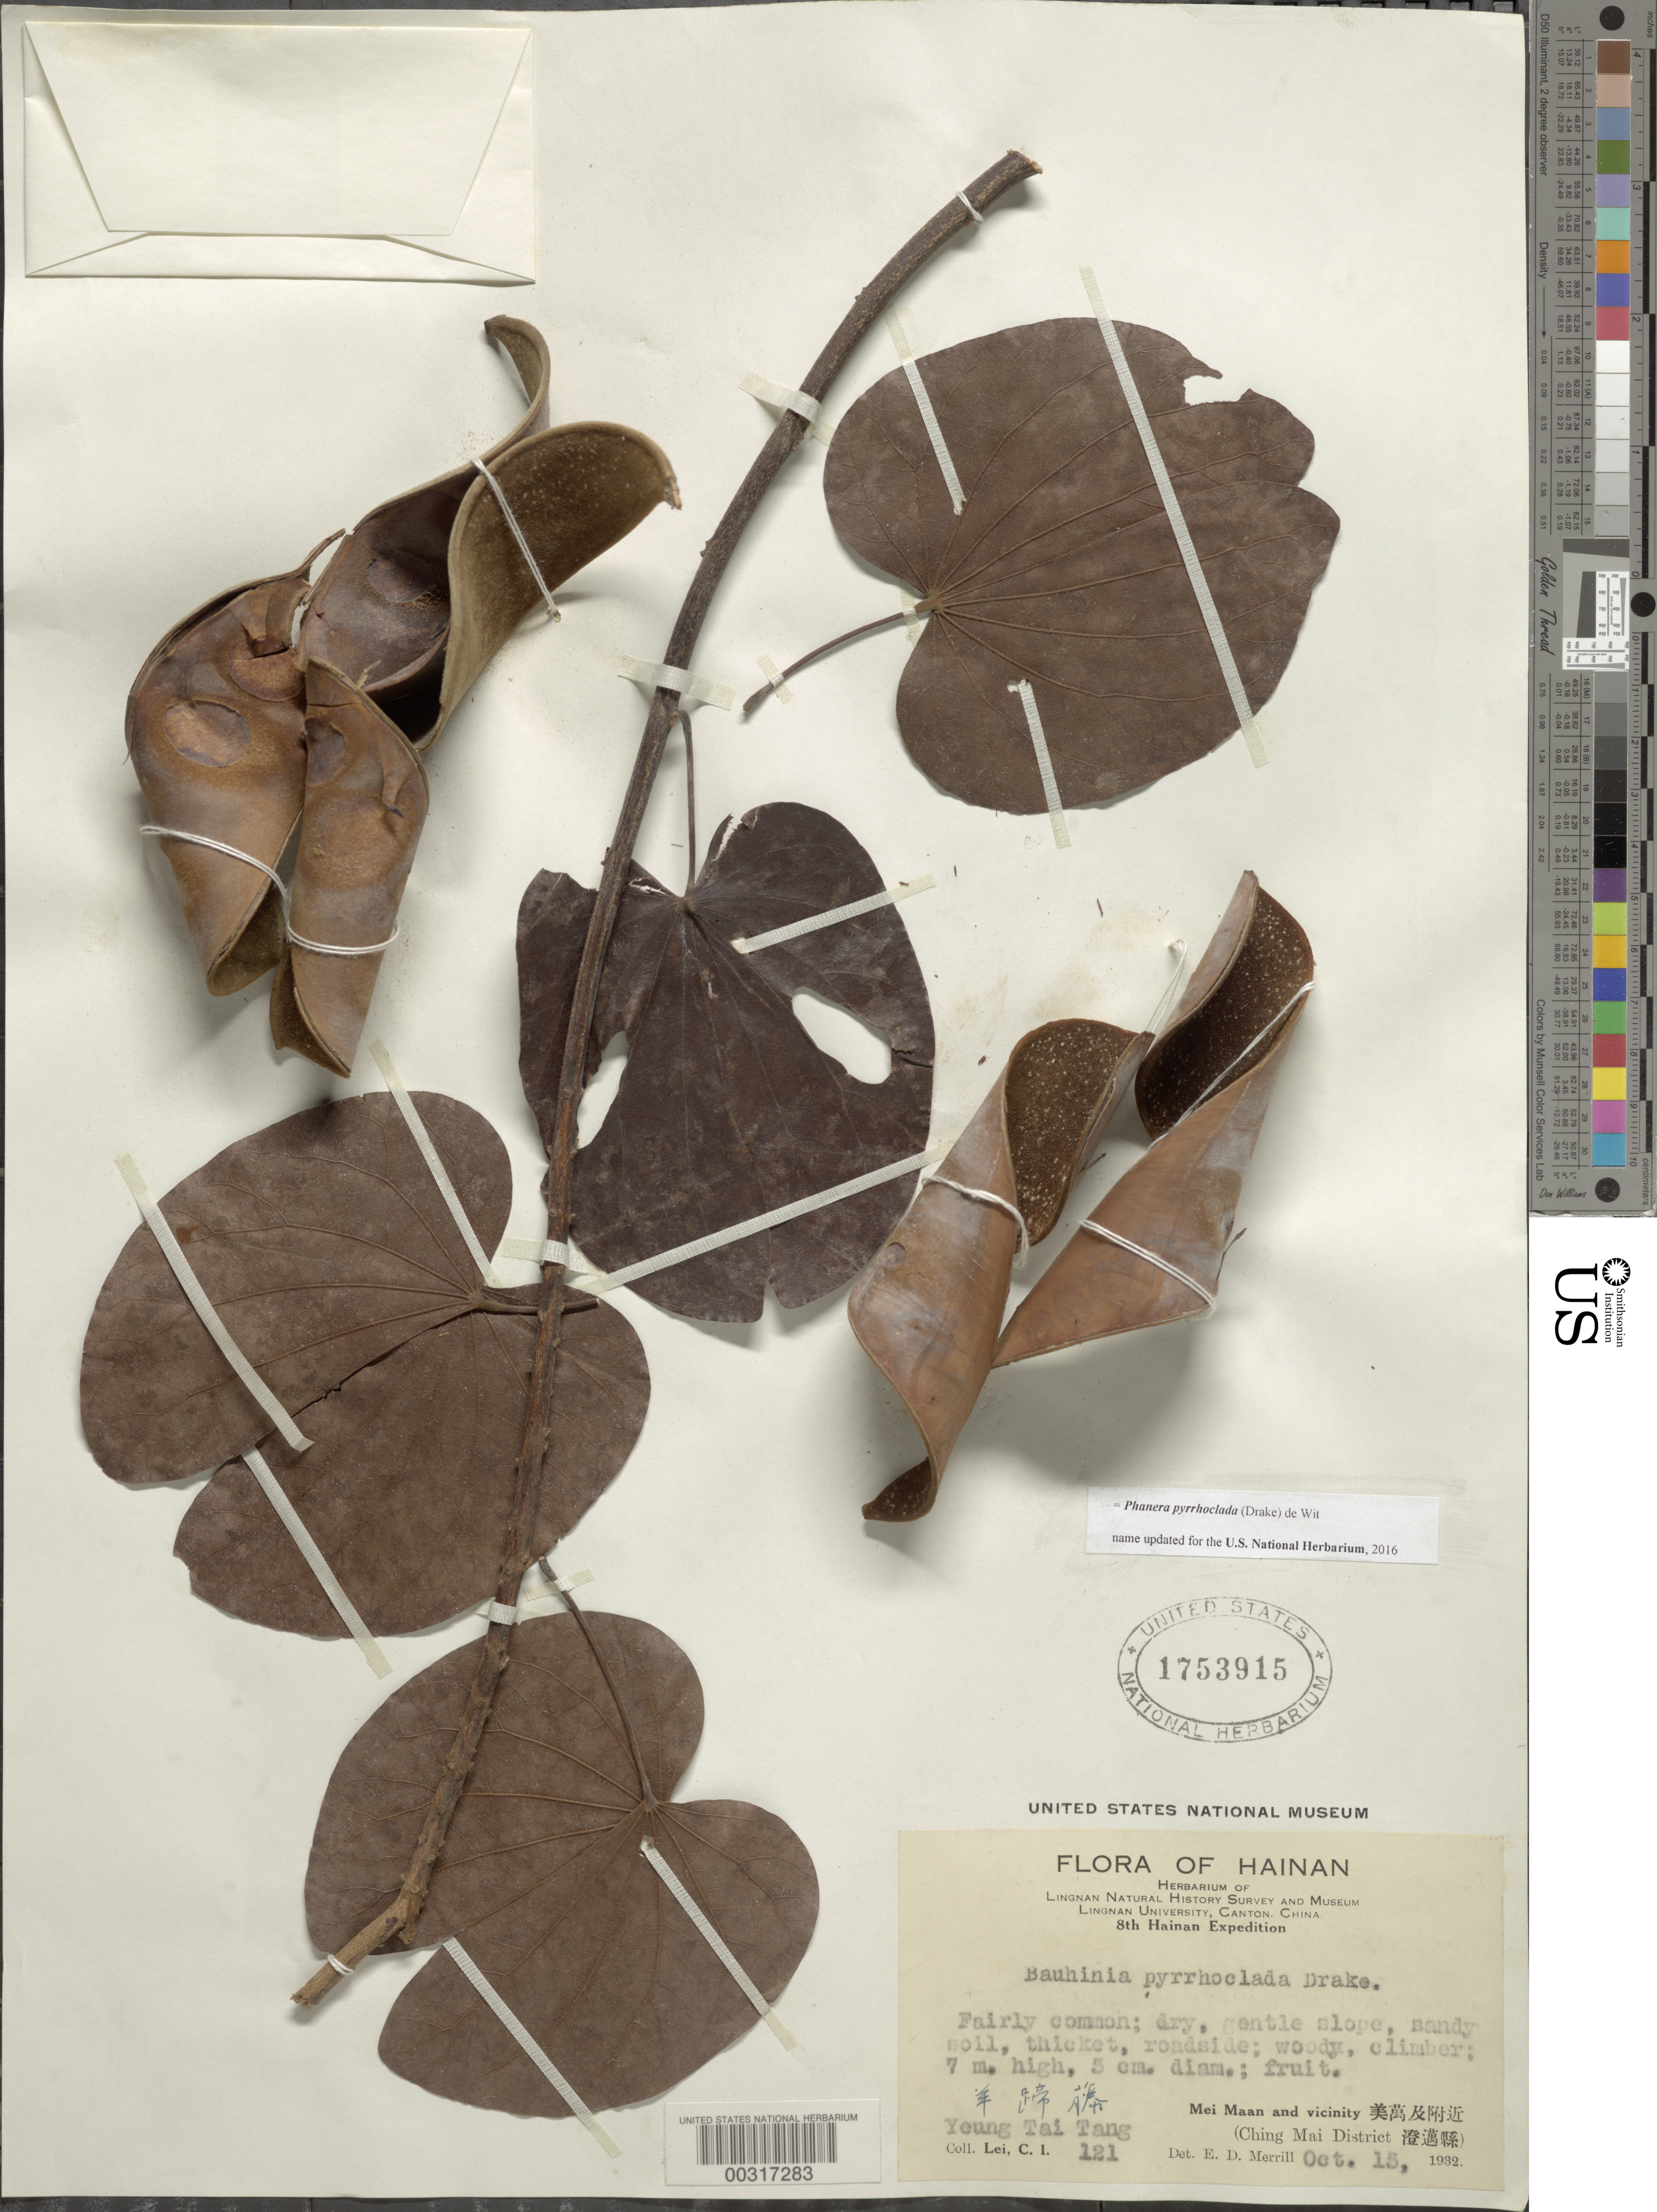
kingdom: Plantae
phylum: Tracheophyta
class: Magnoliopsida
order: Fabales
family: Fabaceae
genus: Phanera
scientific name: Phanera pyrrhoclada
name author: (Drake) de Wit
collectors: C. I. Lei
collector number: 121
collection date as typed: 15 Oct 1932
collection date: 1932-10-15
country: China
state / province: Hainan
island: Hainan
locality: Yeung tai tang, mei maan and vicinity, ching mai dist.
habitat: Dry, gentle slope, sandy soil, thicket, roadside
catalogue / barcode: US 1753915